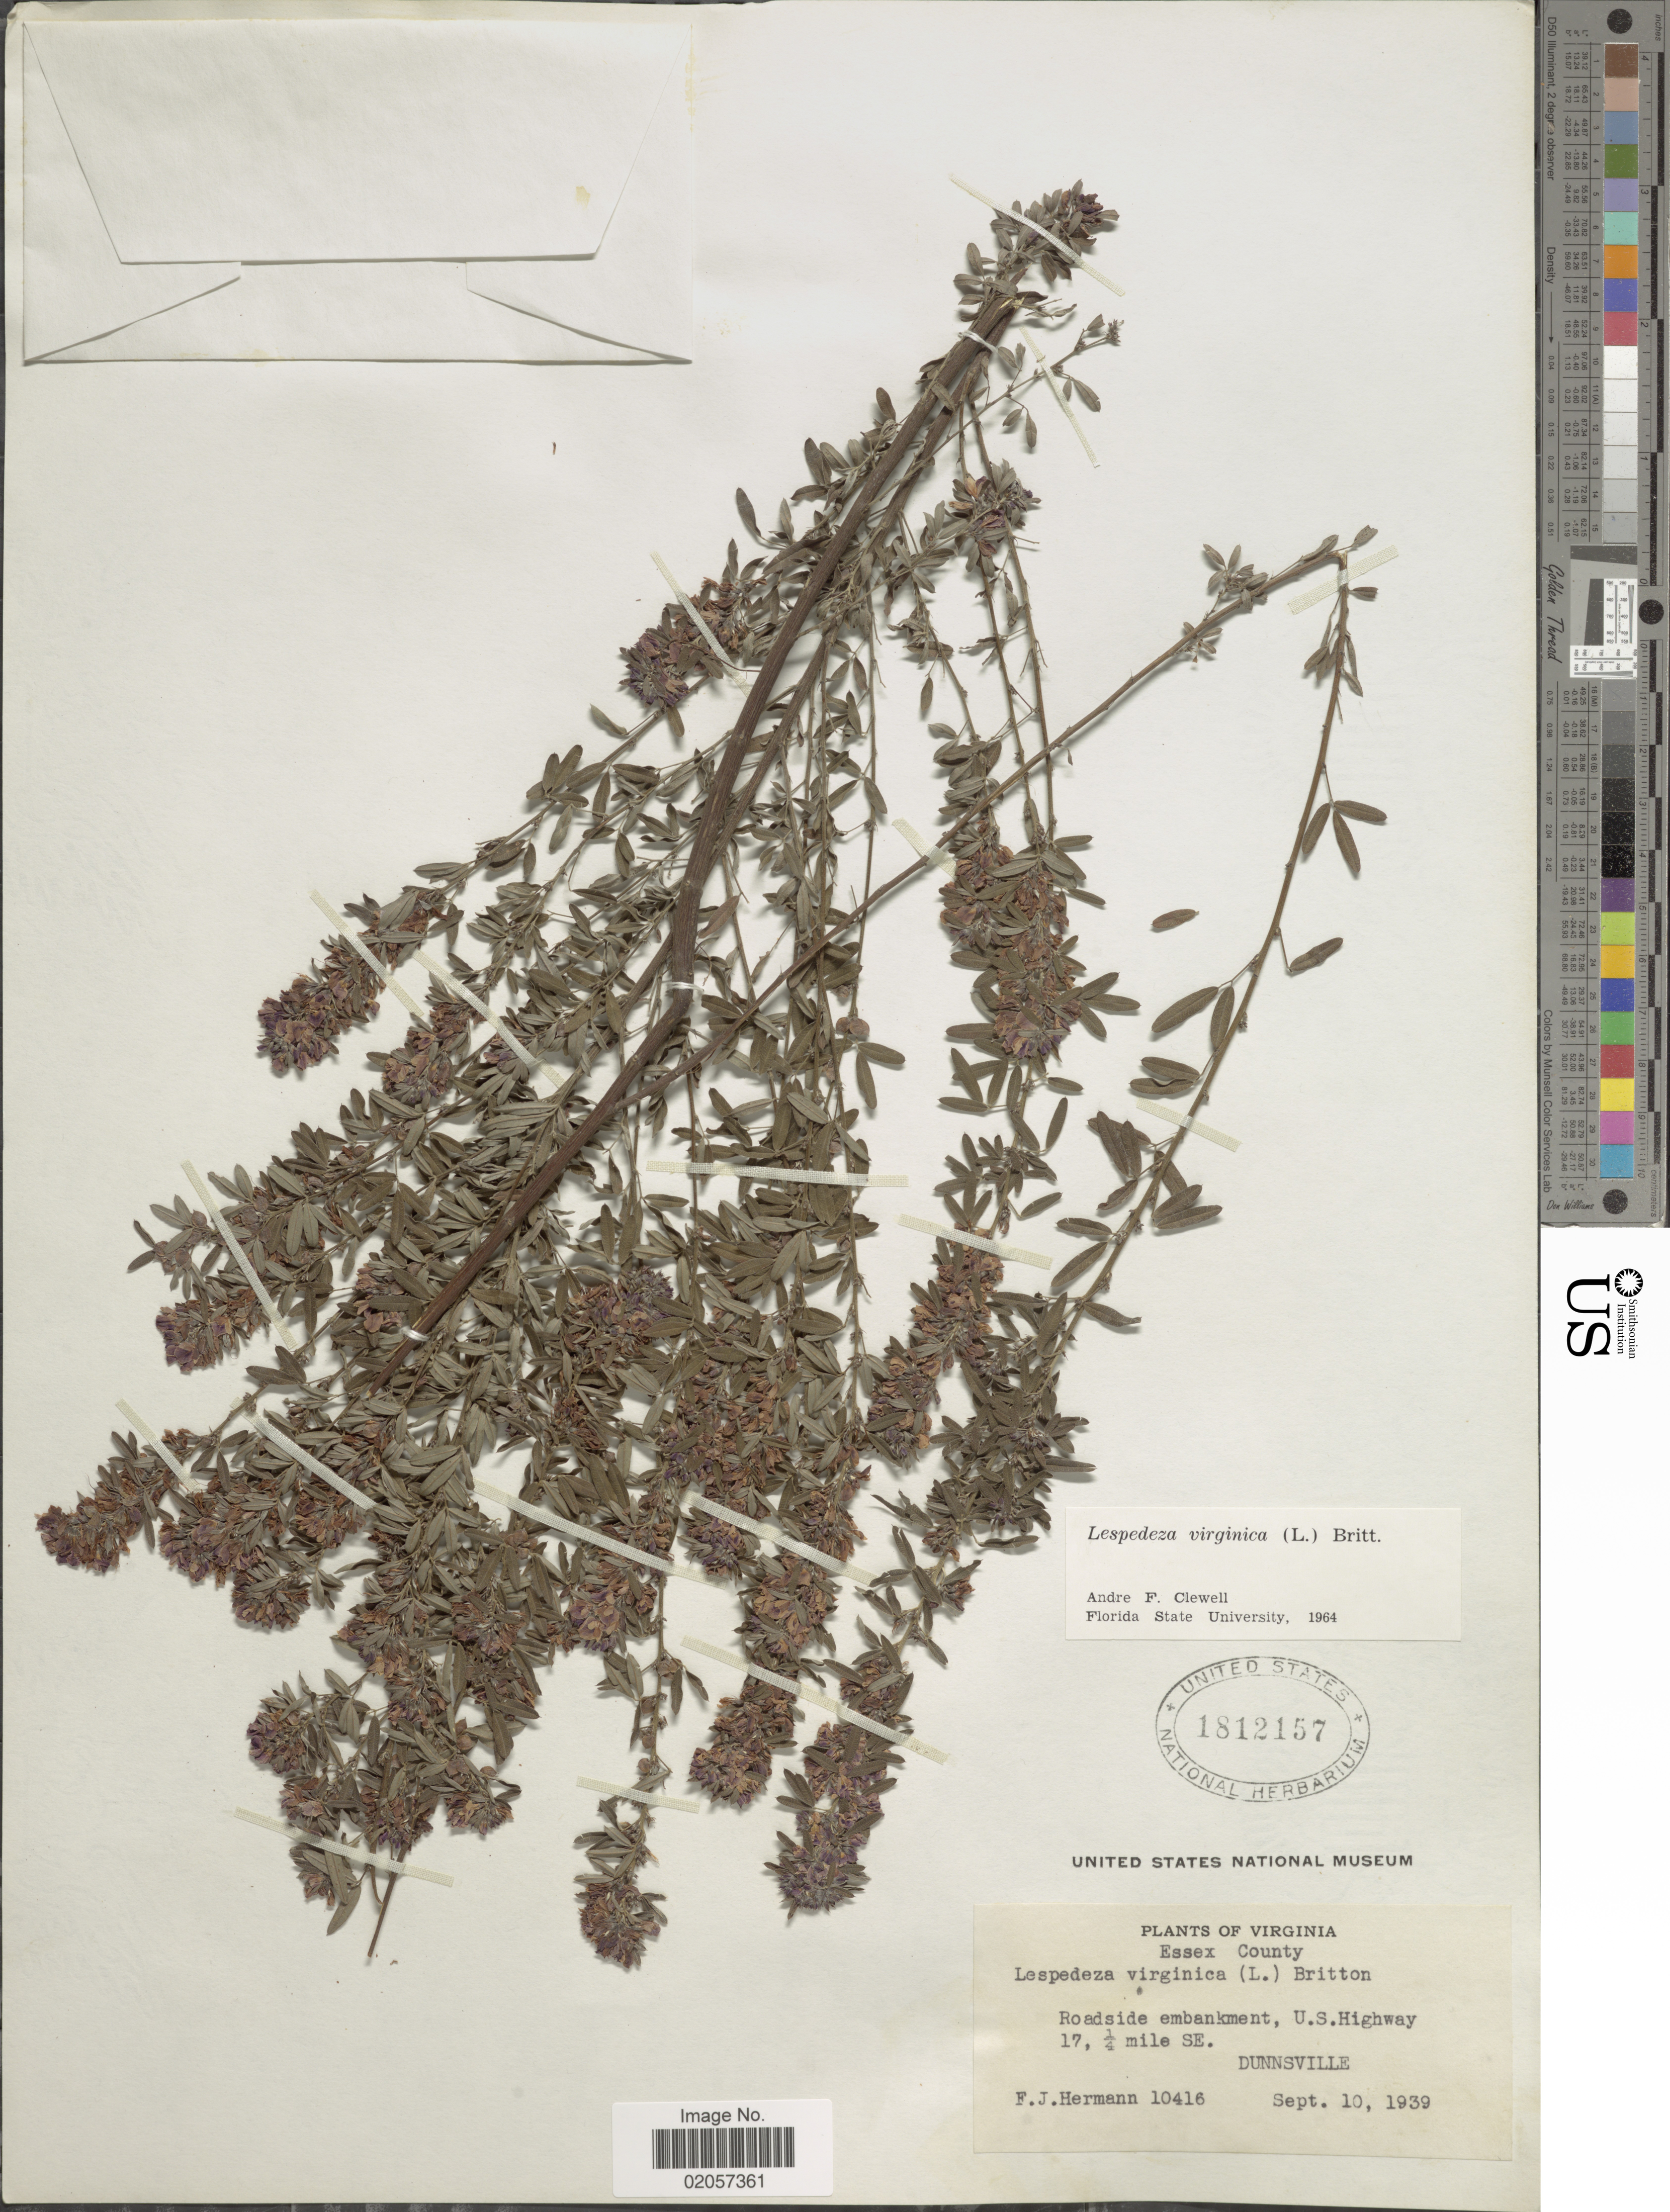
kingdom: Plantae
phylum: Tracheophyta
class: Magnoliopsida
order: Fabales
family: Fabaceae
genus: Lespedeza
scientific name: Lespedeza virginica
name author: (L.) Britton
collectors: F. J. Hermann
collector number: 10416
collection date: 1939-09-10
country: United States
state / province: Virginia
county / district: Essex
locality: Essex County, Roaside embankment, U.S. Highway 17, ¼ mile SE., Dunnsville.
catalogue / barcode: US 1812157